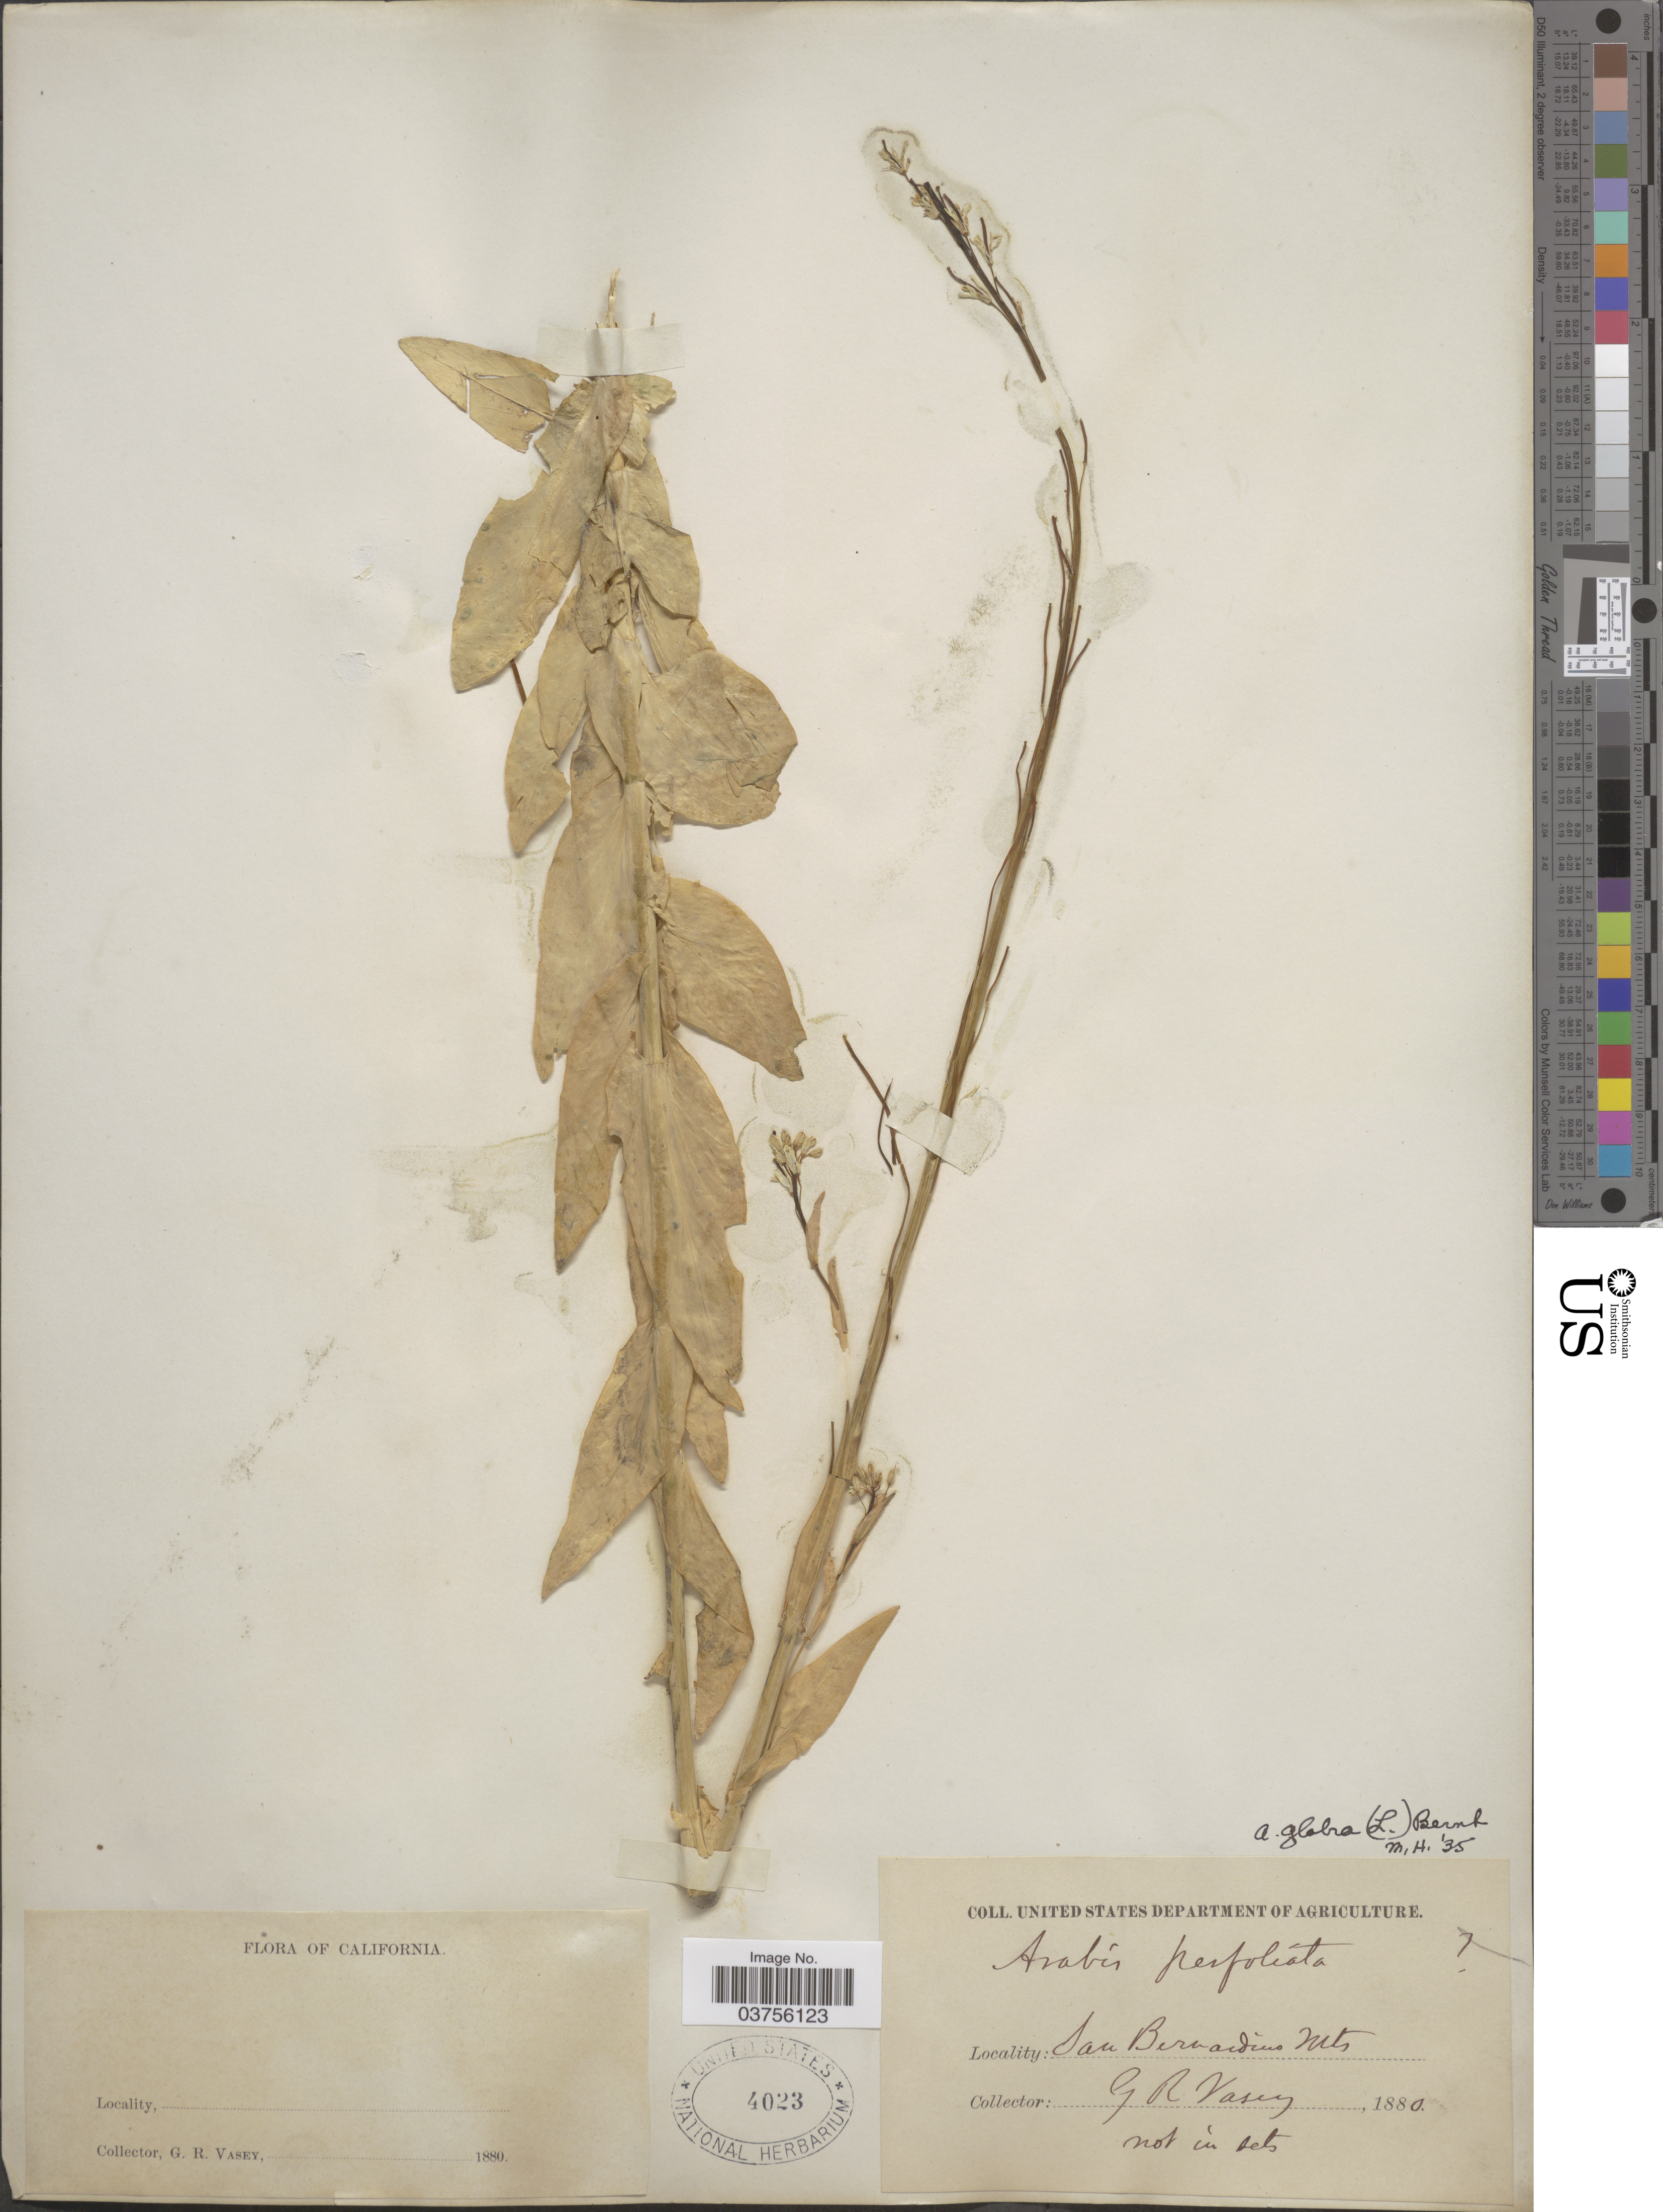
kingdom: Plantae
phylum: Tracheophyta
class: Magnoliopsida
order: Brassicales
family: Brassicaceae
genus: Turritis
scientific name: Turritis glabra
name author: L.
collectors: G. R. Vasey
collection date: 1880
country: United States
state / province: California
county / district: San Bernardino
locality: San Bernardino Mts.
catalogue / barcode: US 4023